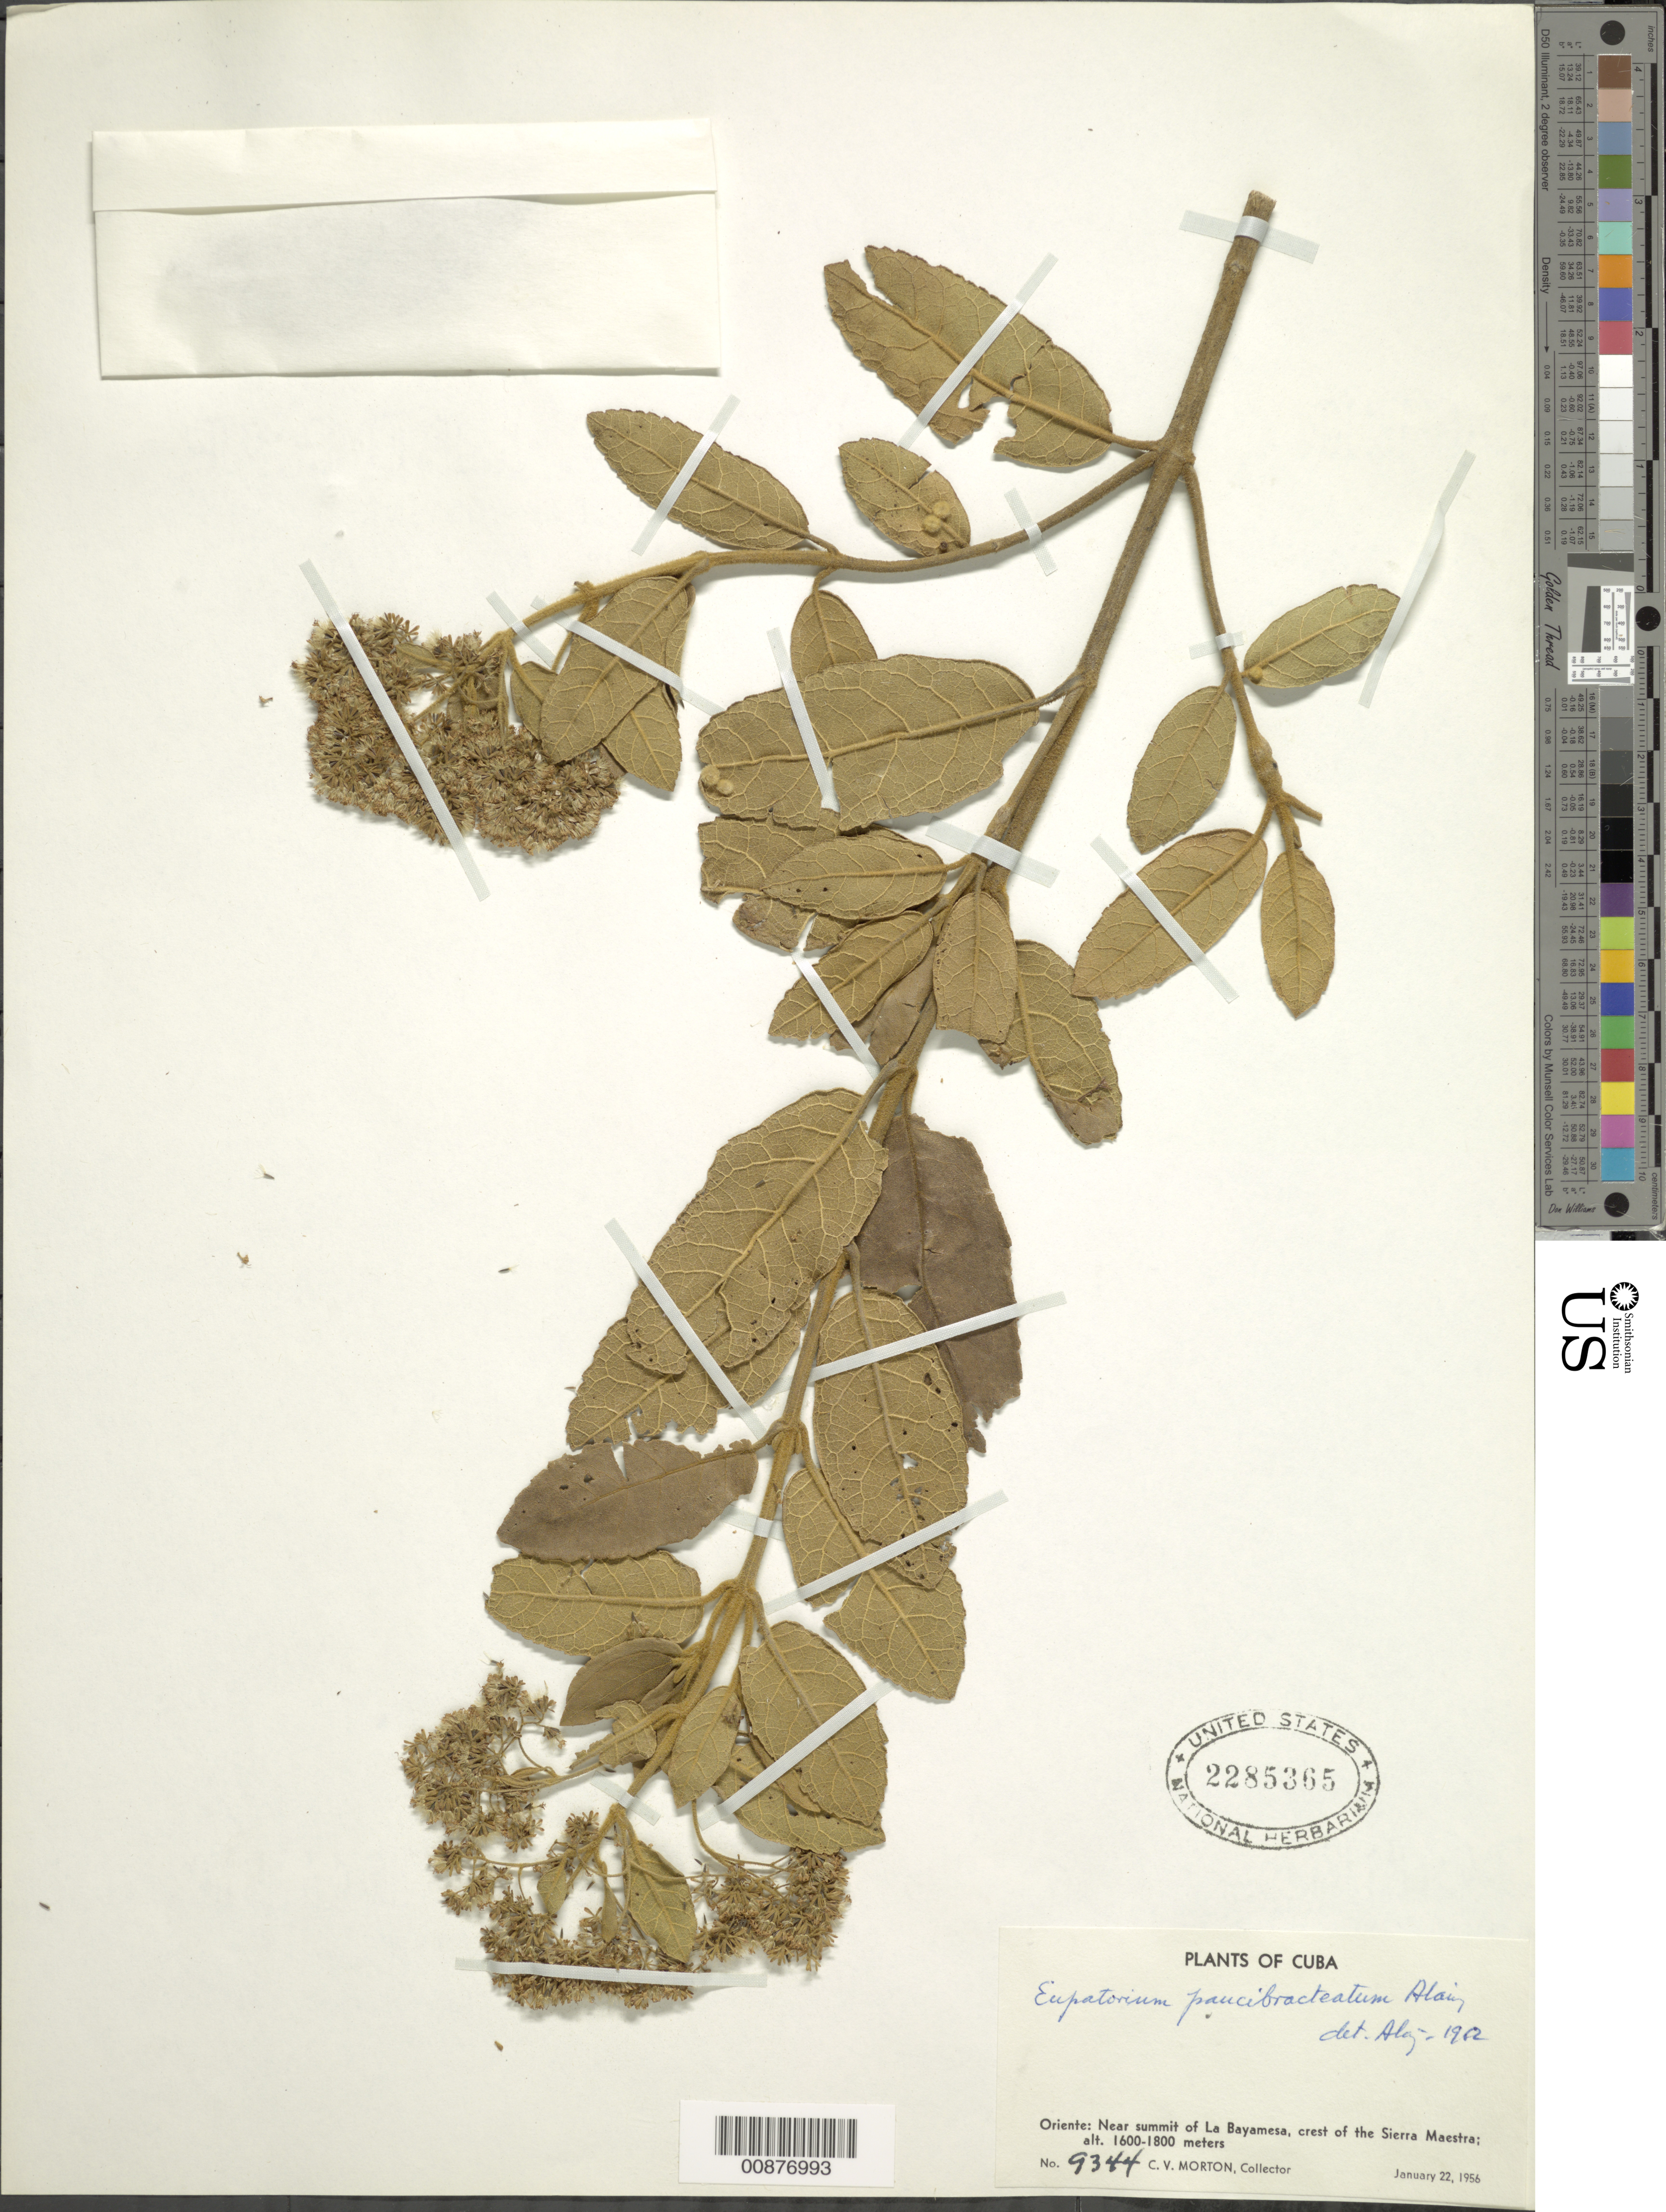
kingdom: Plantae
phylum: Tracheophyta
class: Magnoliopsida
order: Asterales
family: Asteraceae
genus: Ageratina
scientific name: Ageratina paucibracteata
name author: (Alain) R.M. King & H. Rob.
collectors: C. V. Morton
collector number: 9344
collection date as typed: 22 Jan 1956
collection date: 1956-01-22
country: Cuba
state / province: Oriente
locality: Near summit of La Bayamesa, crest of Sierra Maestra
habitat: Montane, near summit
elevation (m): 1600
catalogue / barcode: US 2285365